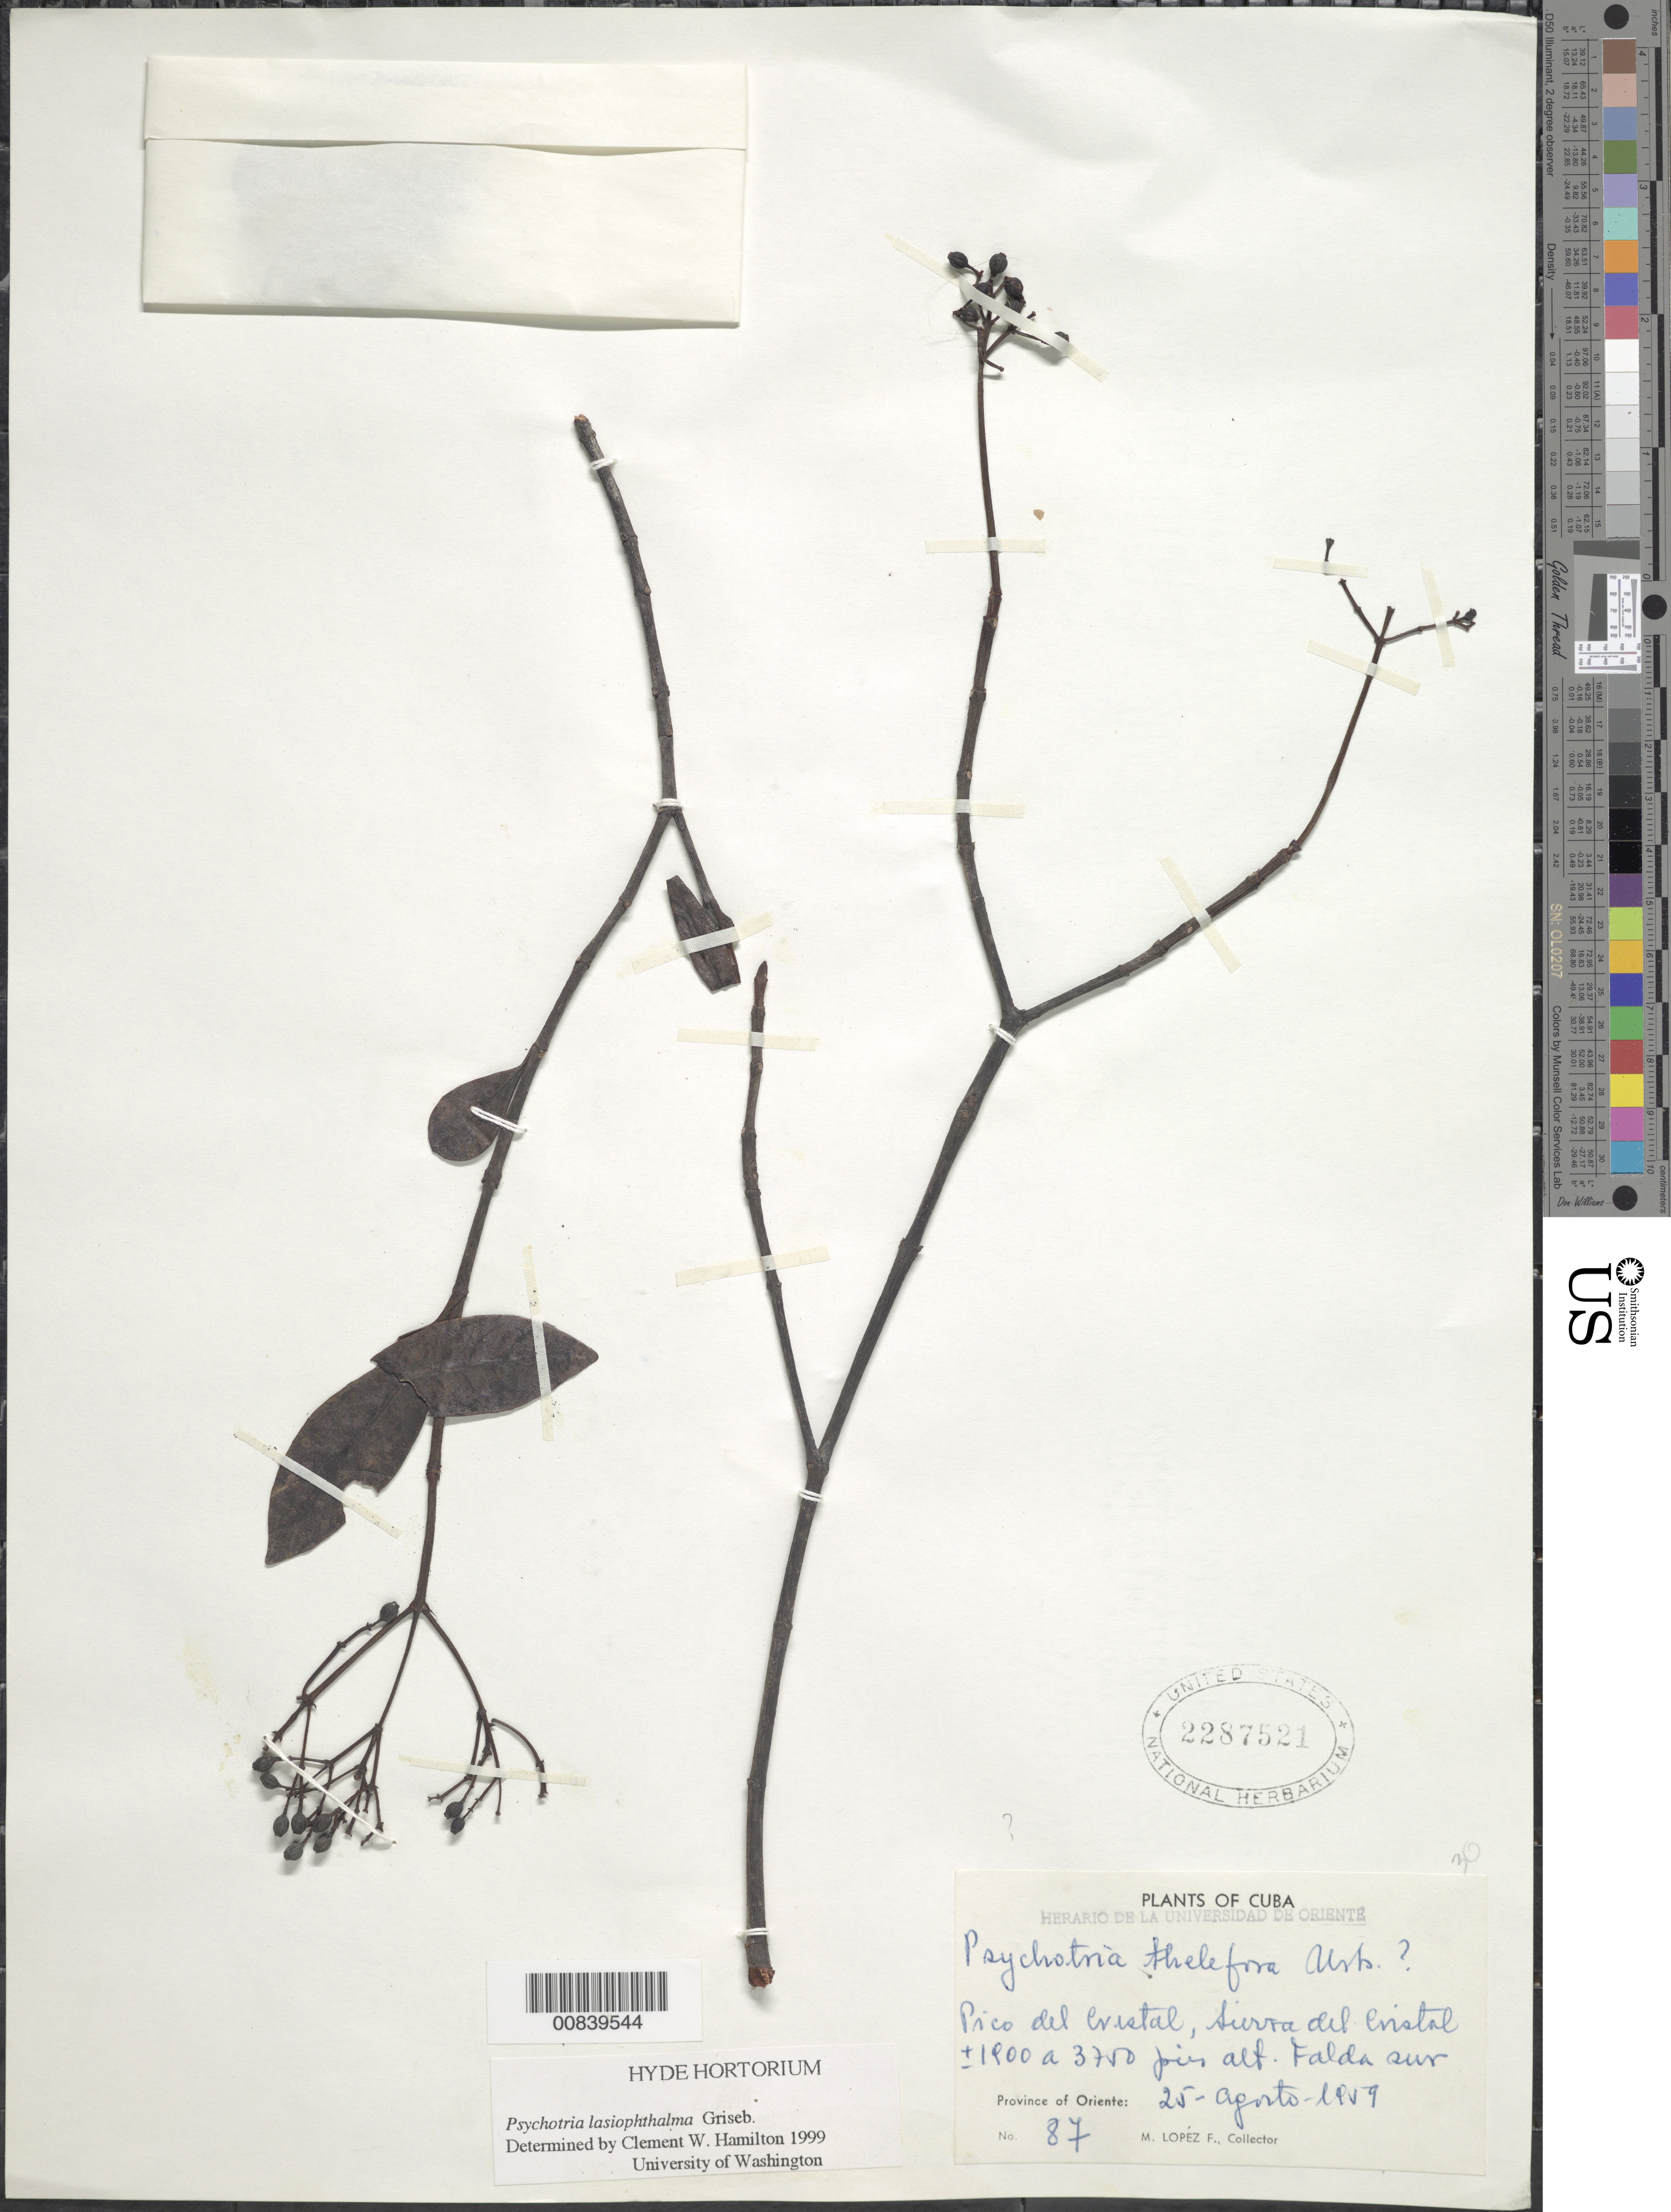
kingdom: Plantae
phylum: Tracheophyta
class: Magnoliopsida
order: Gentianales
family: Rubiaceae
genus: Psychotria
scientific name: Psychotria lasiophthalma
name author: Griseb.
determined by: Hamilton, C. W.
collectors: M. López Figueiras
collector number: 87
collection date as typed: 25 Aug 1959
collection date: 1959-08-25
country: Cuba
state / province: Oriente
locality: Pico del Cristal, Sierra del Cristal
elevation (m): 549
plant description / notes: Month not given, but w. other specimens fr. Cuba : June-Aug. specimens were in bud & Feb.-March specimesn had mature fruit.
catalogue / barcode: US 2287521